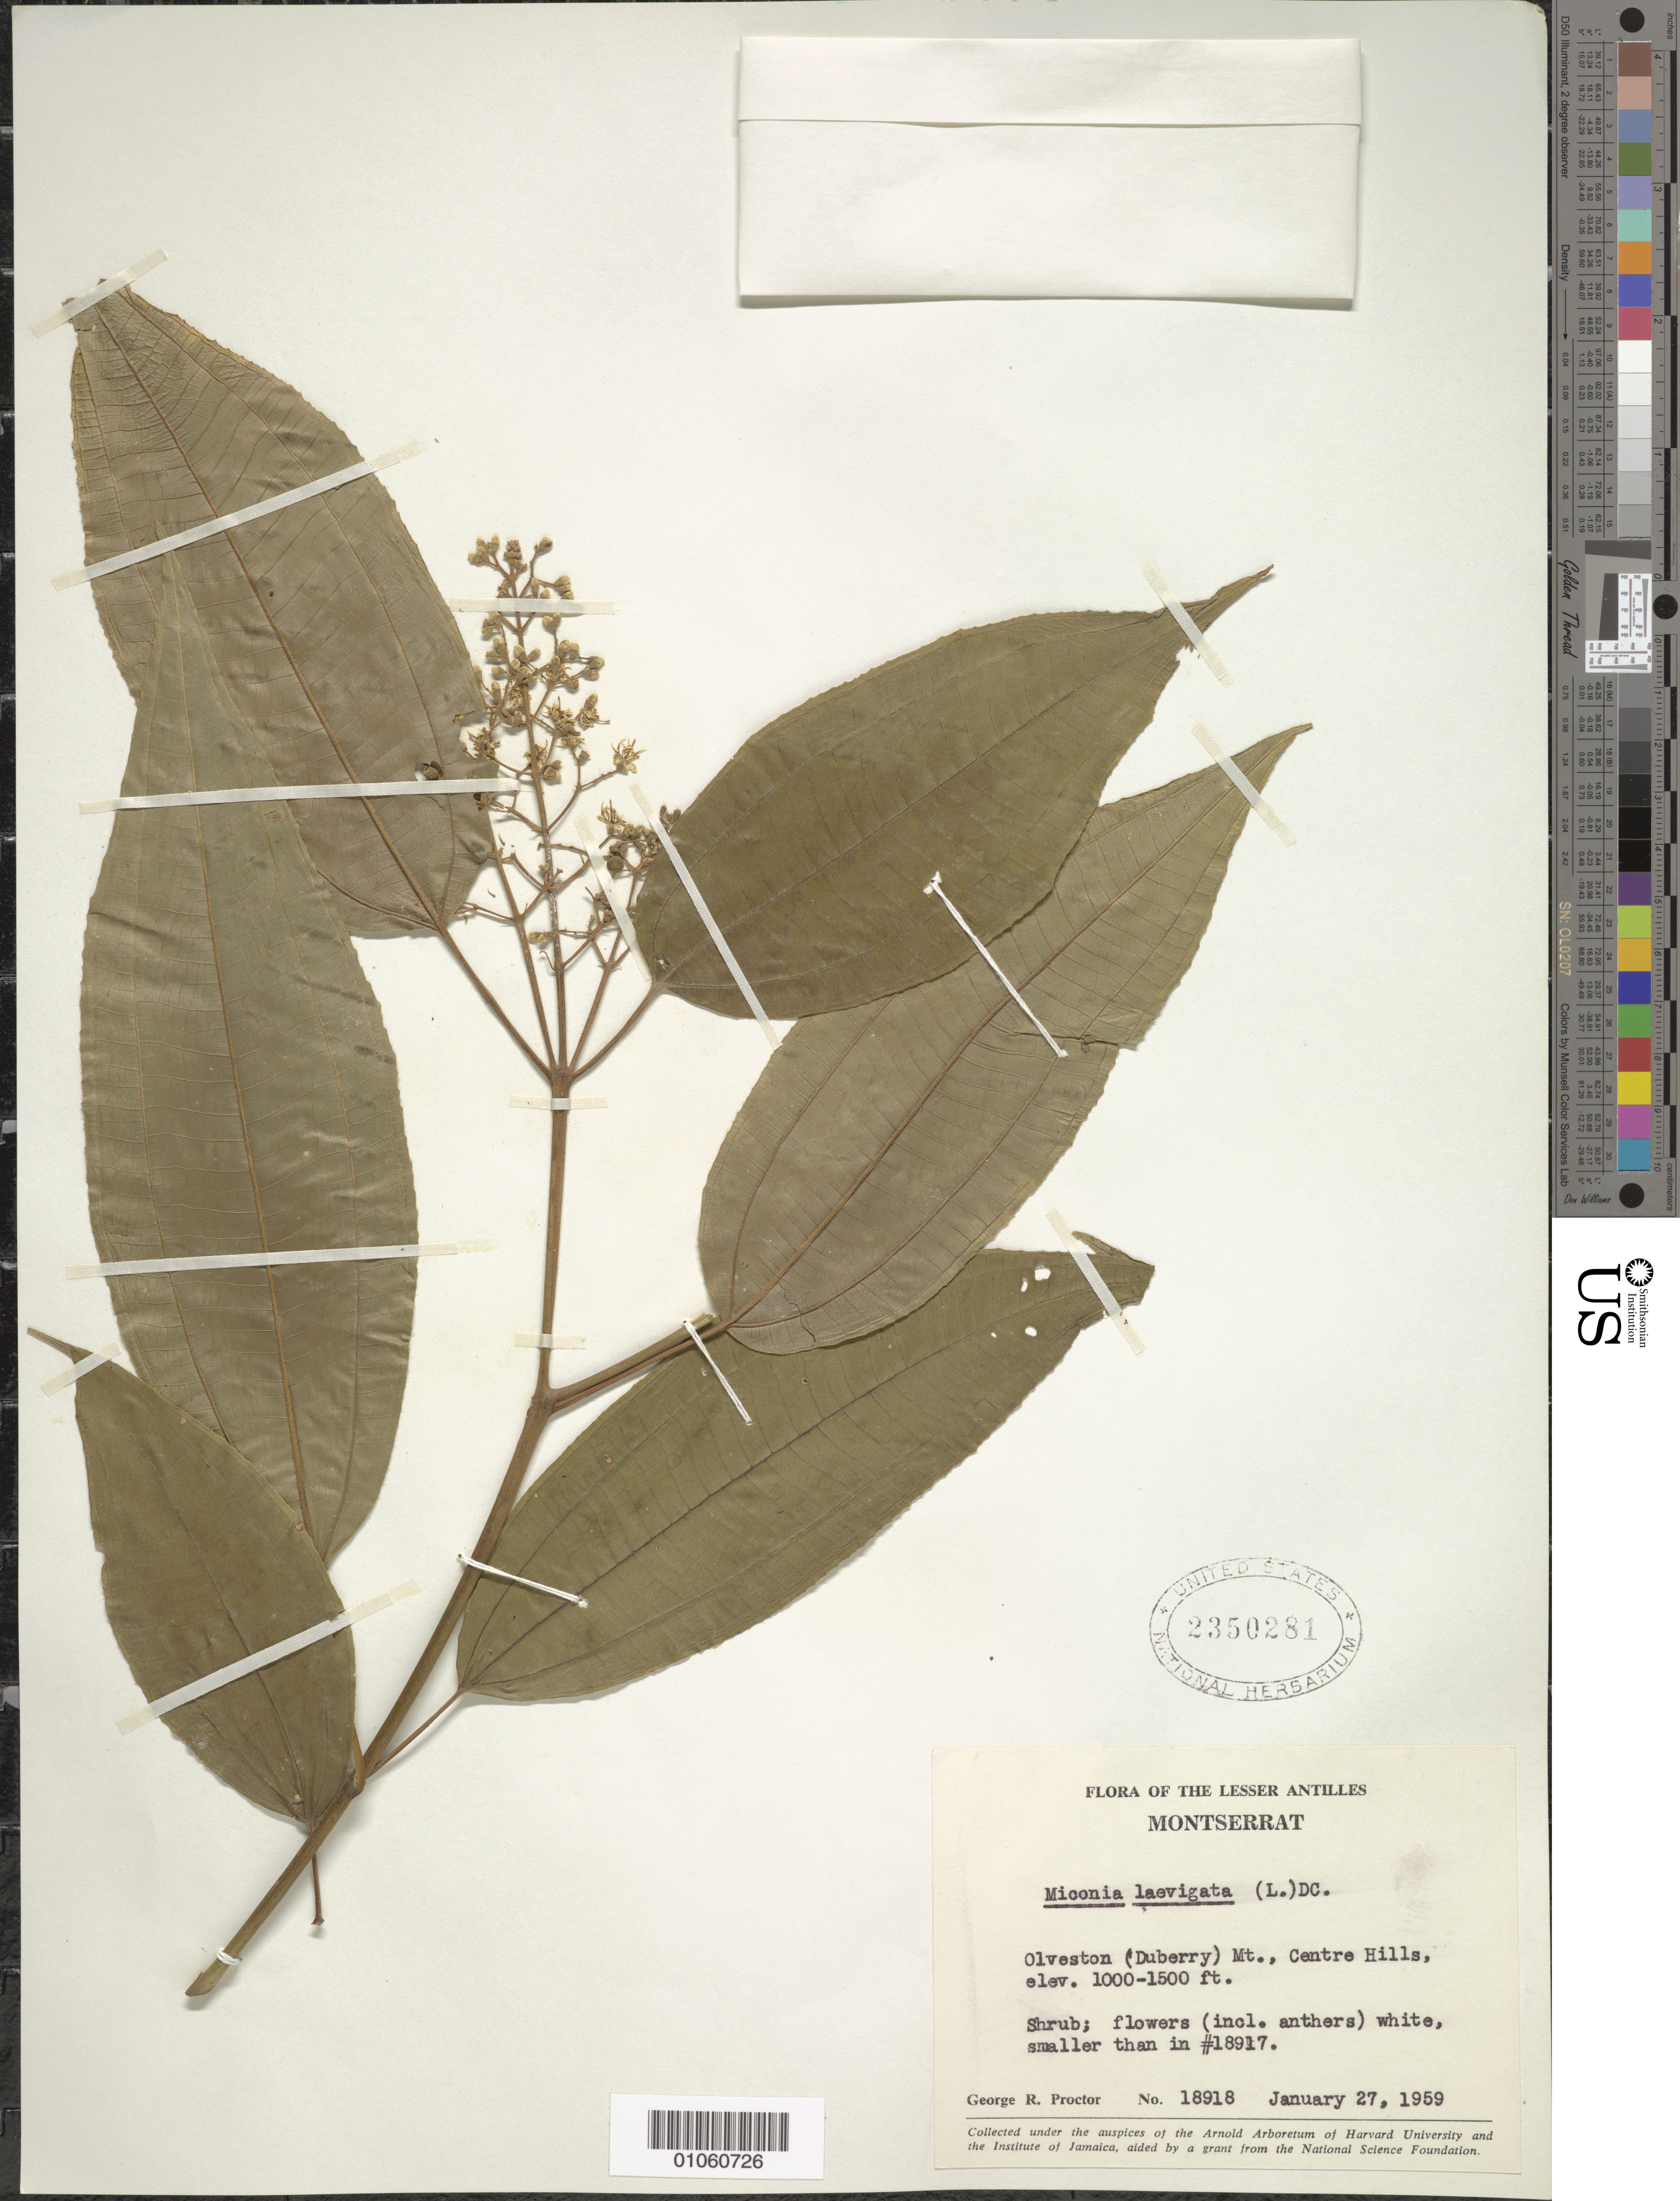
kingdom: Plantae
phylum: Tracheophyta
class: Magnoliopsida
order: Myrtales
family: Melastomataceae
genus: Miconia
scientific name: Miconia laevigata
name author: (L.) D. Don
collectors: G. R. Proctor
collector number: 18918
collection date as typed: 27 Jan 1959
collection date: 1959-01-27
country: Montserrat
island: Montserrat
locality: Olveston (Duberry) Mt., Centre Hills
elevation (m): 305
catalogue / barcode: US 2350281